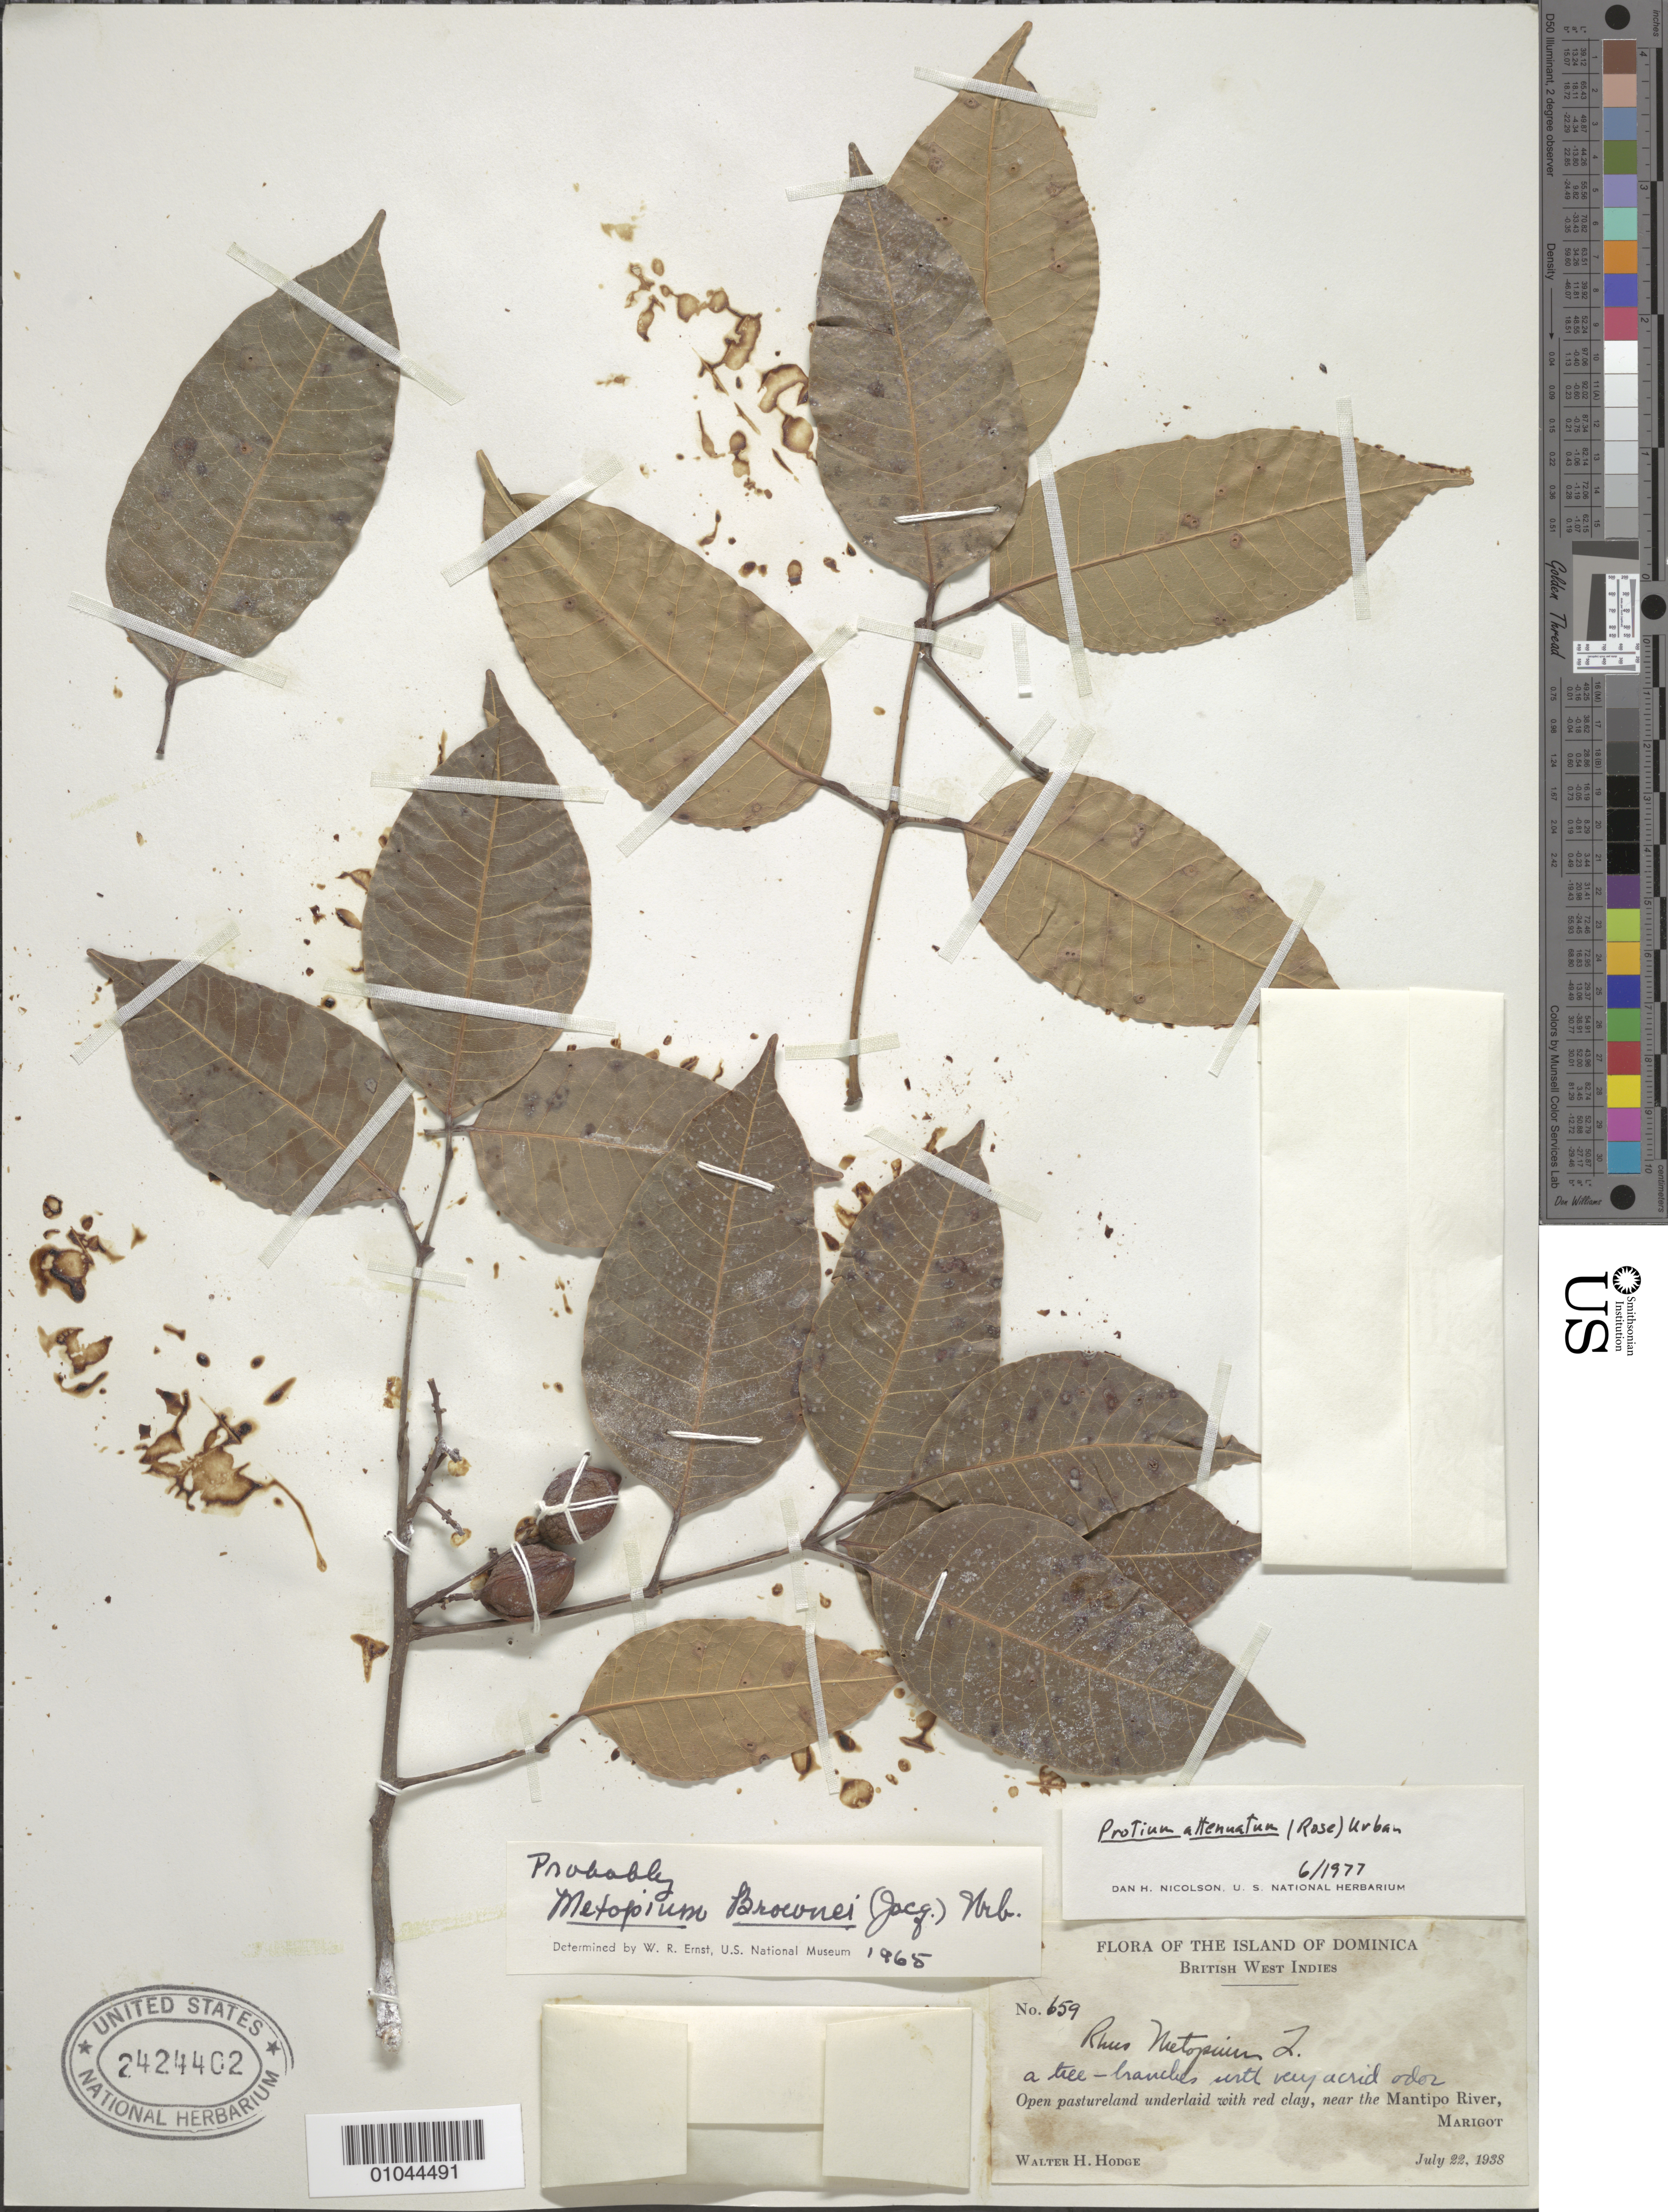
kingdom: Plantae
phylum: Tracheophyta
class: Magnoliopsida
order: Sapindales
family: Burseraceae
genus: Protium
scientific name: Protium attenuatum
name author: Urb.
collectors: W. Hodge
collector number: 659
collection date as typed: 22 Jul 1938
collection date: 1938-07-22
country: Dominica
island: Dominica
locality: Open pastureland underlaid with red clay, near the Mantipo River, Marigot.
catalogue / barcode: US 2424402